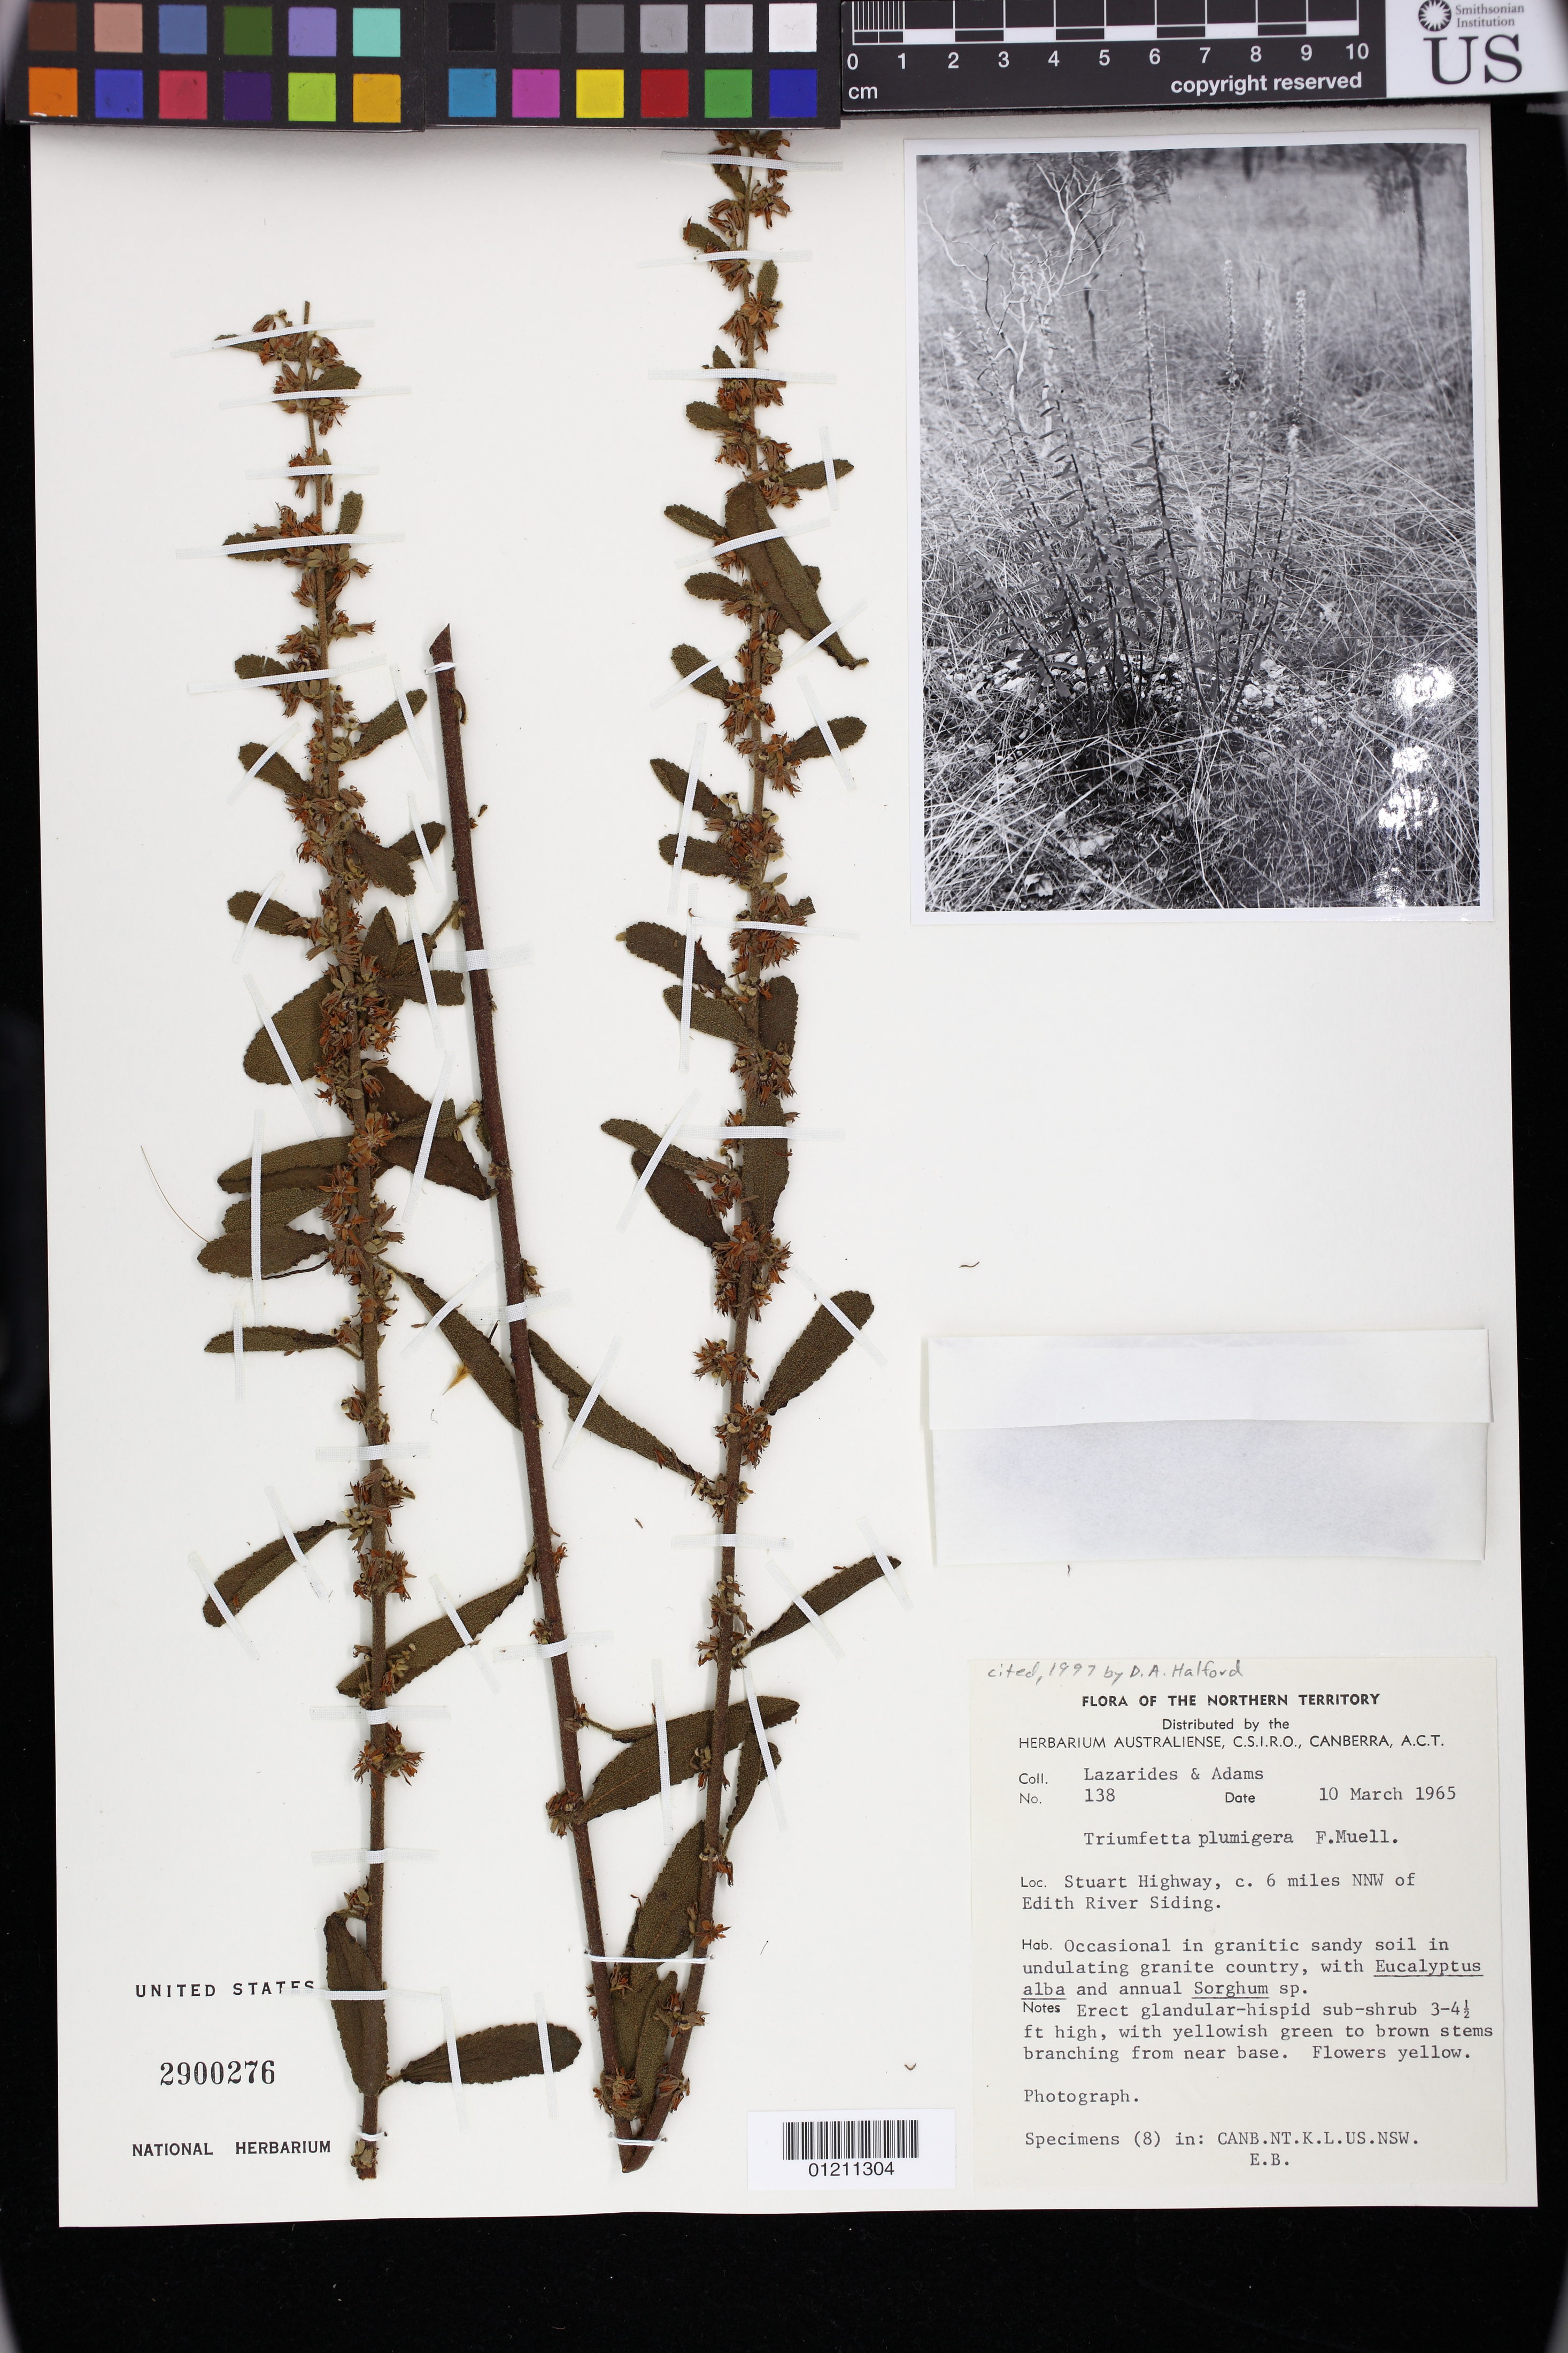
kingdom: Plantae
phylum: Tracheophyta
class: Magnoliopsida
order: Malvales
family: Malvaceae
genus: Triumfetta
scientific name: Triumfetta plumigera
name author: F. Muell.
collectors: M. Lazarides & Adams, --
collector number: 138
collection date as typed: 03 Oct 1965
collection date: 1965-10-03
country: Australia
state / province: Northern Territory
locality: Northern Territory: Stuart Highway, c. 6 miles NNW of Edith River Siding.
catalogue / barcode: US 2900276